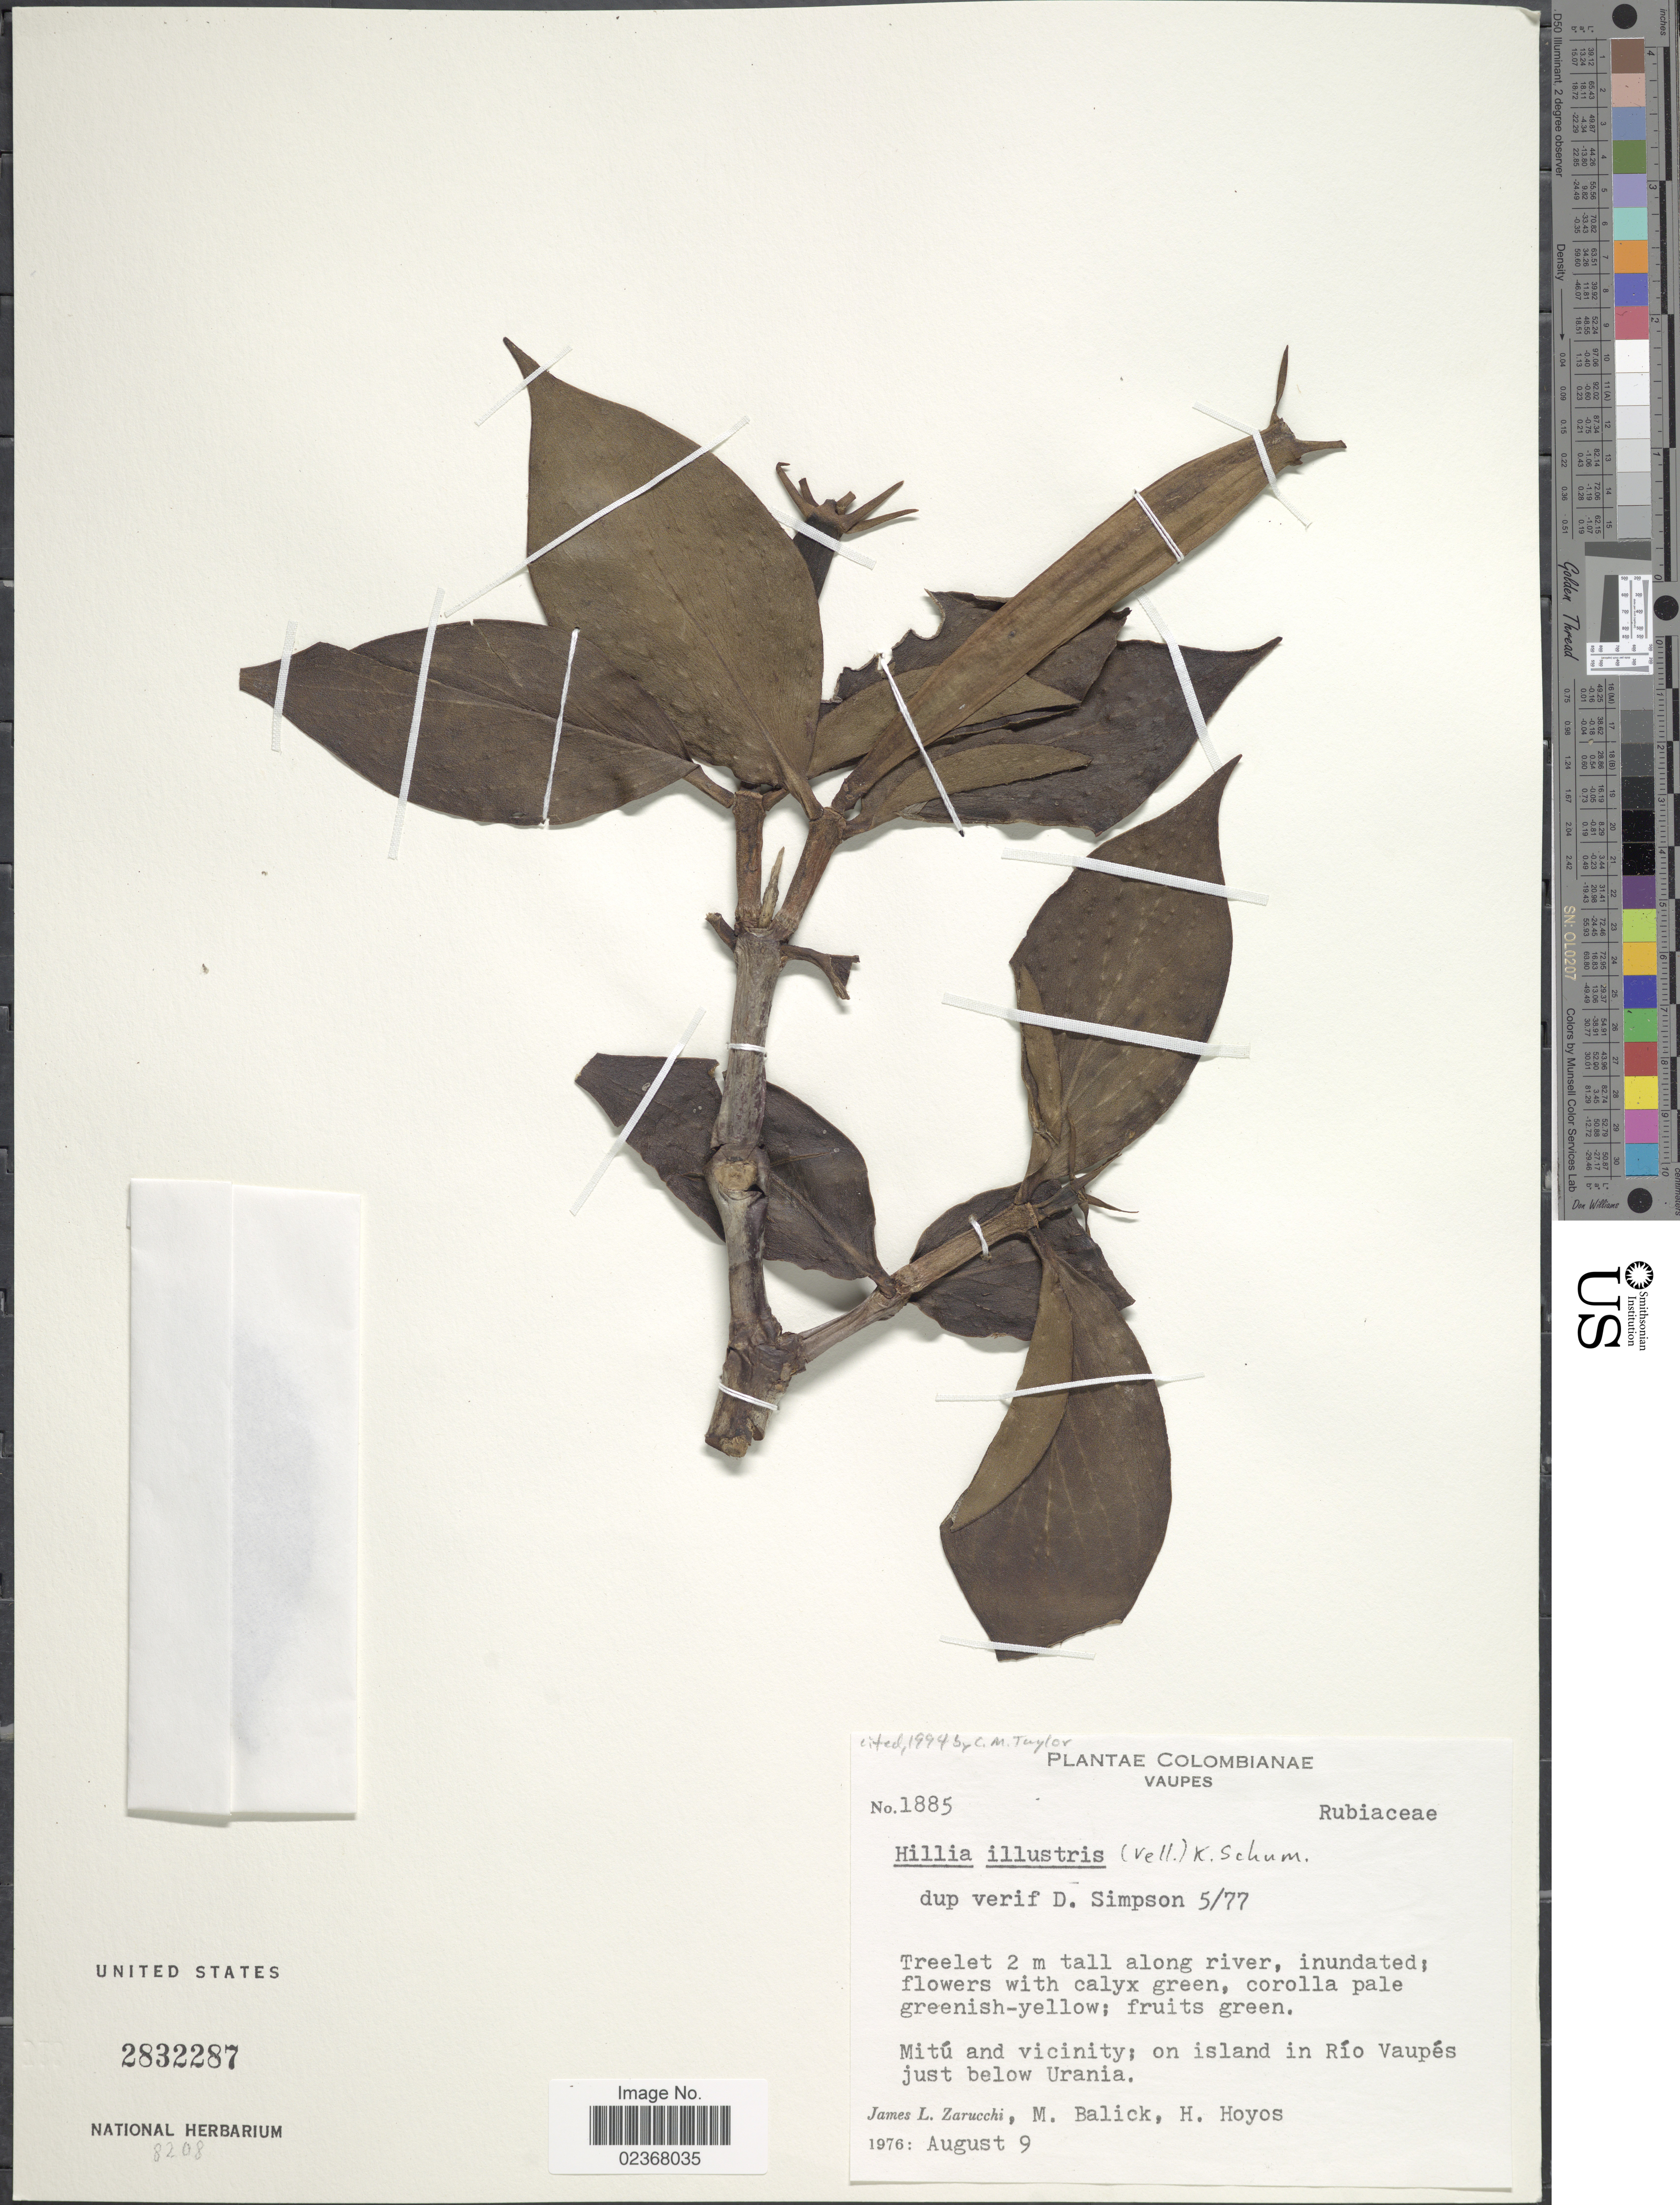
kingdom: Plantae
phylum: Tracheophyta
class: Magnoliopsida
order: Gentianales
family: Rubiaceae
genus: Hillia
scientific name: Hillia illustris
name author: (Vell.) K. Schum.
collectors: J. L. Zarucchi, M. Balick & H. Hoyos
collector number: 1885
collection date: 1976-08-09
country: Colombia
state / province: Vaupés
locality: Mitu and vicinity, on island in Rio Vaupes just below Urania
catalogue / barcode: US 2832287